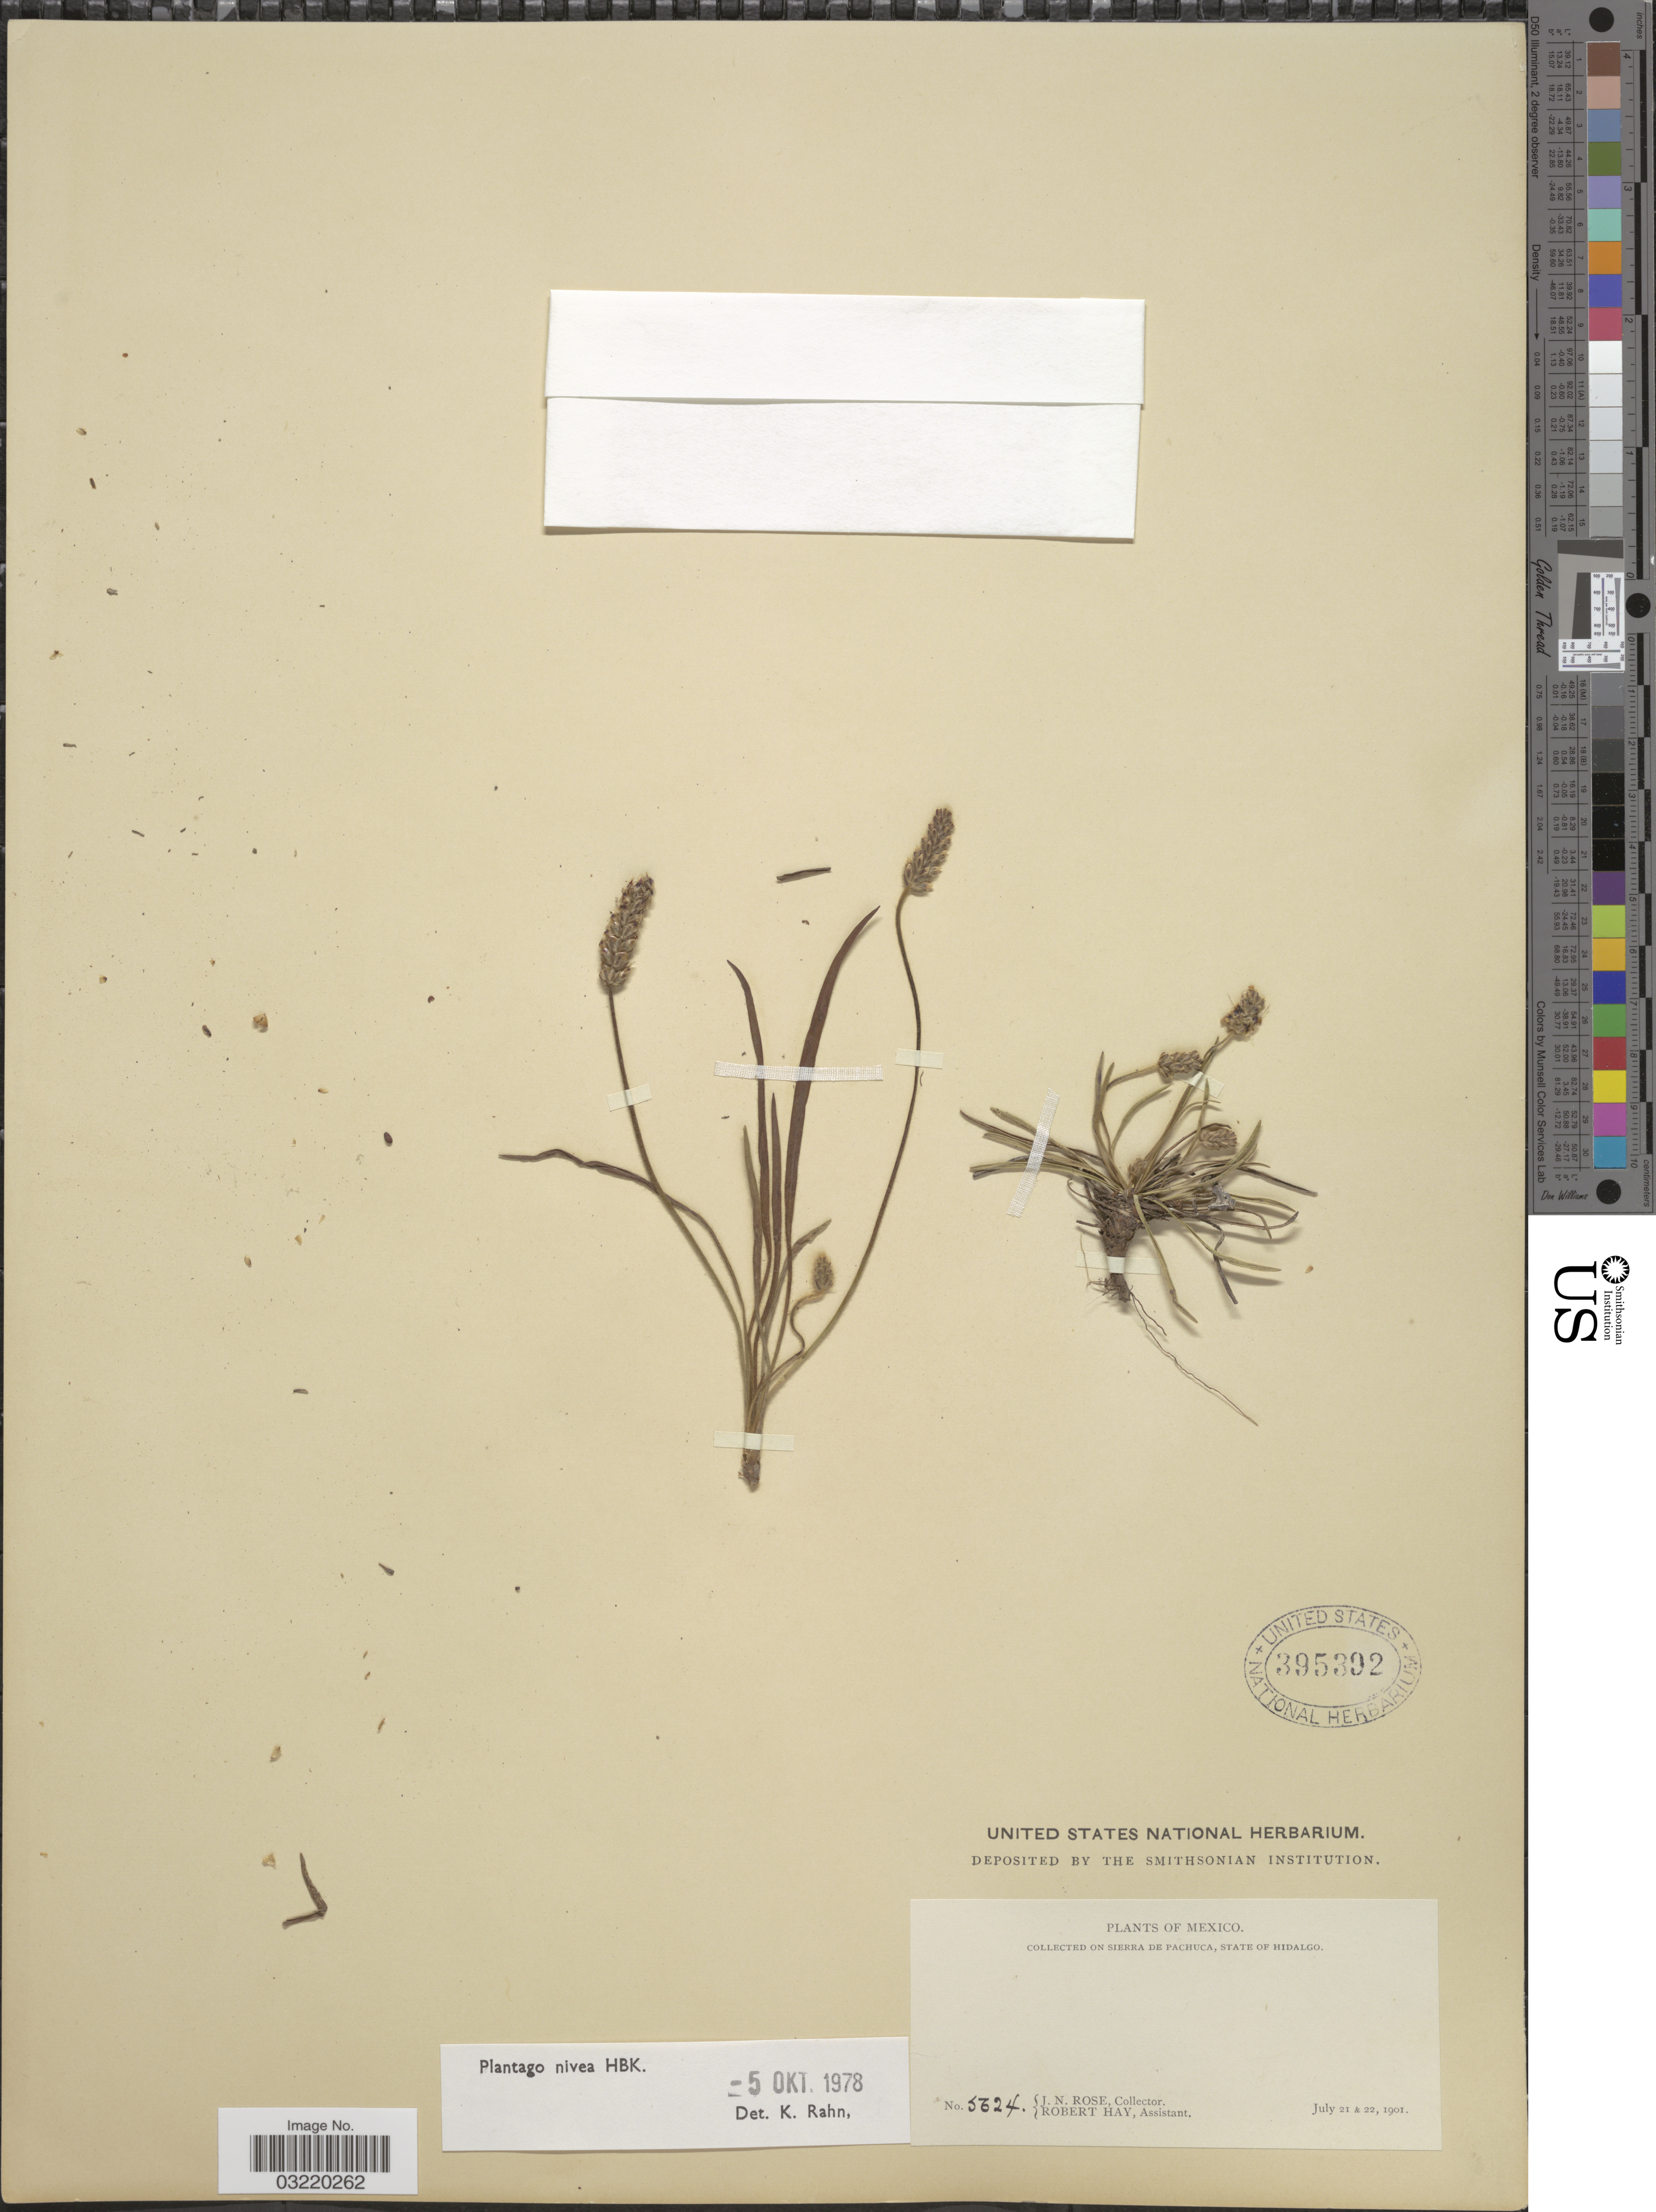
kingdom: Plantae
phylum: Tracheophyta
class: Magnoliopsida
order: Lamiales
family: Plantaginaceae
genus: Plantago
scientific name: Plantago nivea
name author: Kunth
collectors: J. N. Rose & R. Hay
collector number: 5624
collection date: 1901-07-21/1901-07-22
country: Mexico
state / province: Hidalgo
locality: On Sierra de Pachuca.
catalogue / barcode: US 395392